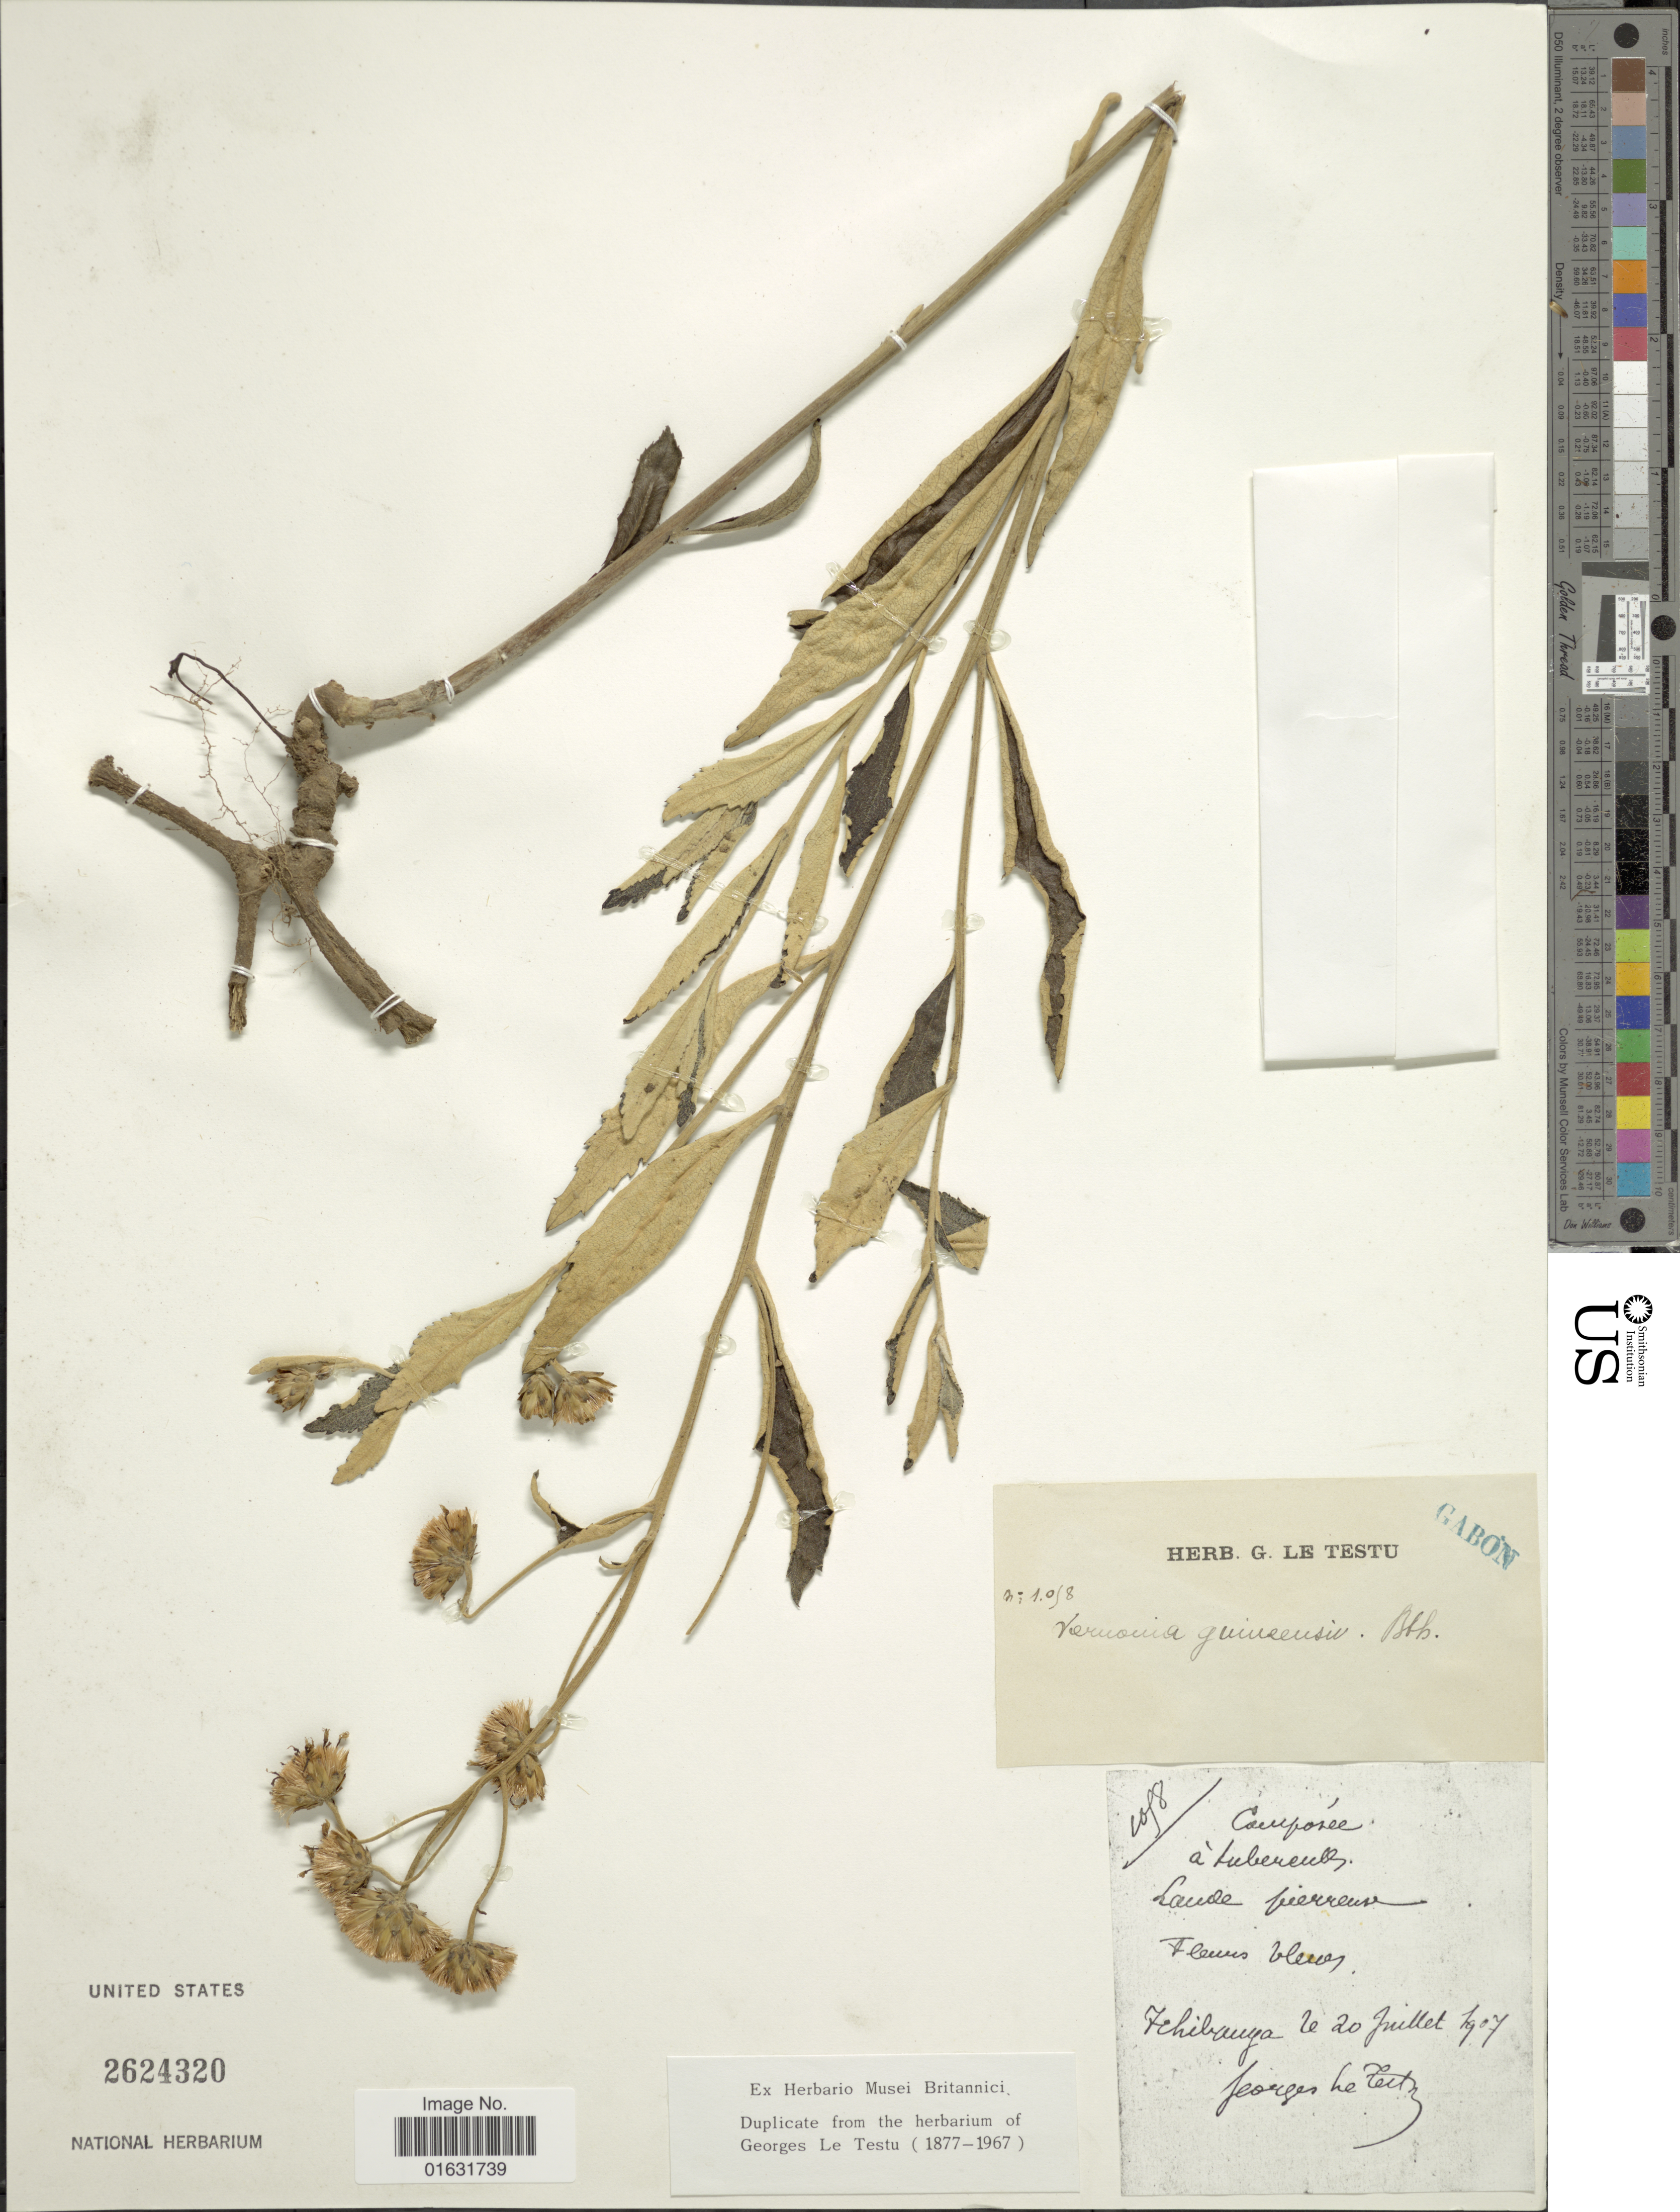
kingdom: Plantae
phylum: Tracheophyta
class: Magnoliopsida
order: Asterales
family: Asteraceae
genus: Baccharoides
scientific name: Baccharoides guineensis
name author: (Benth. in Benth. & Hook. f.) H. Rob.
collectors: G. Le Testu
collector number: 1098*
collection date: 1907-07-20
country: Gabon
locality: Tchibanga.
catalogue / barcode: US 2624320